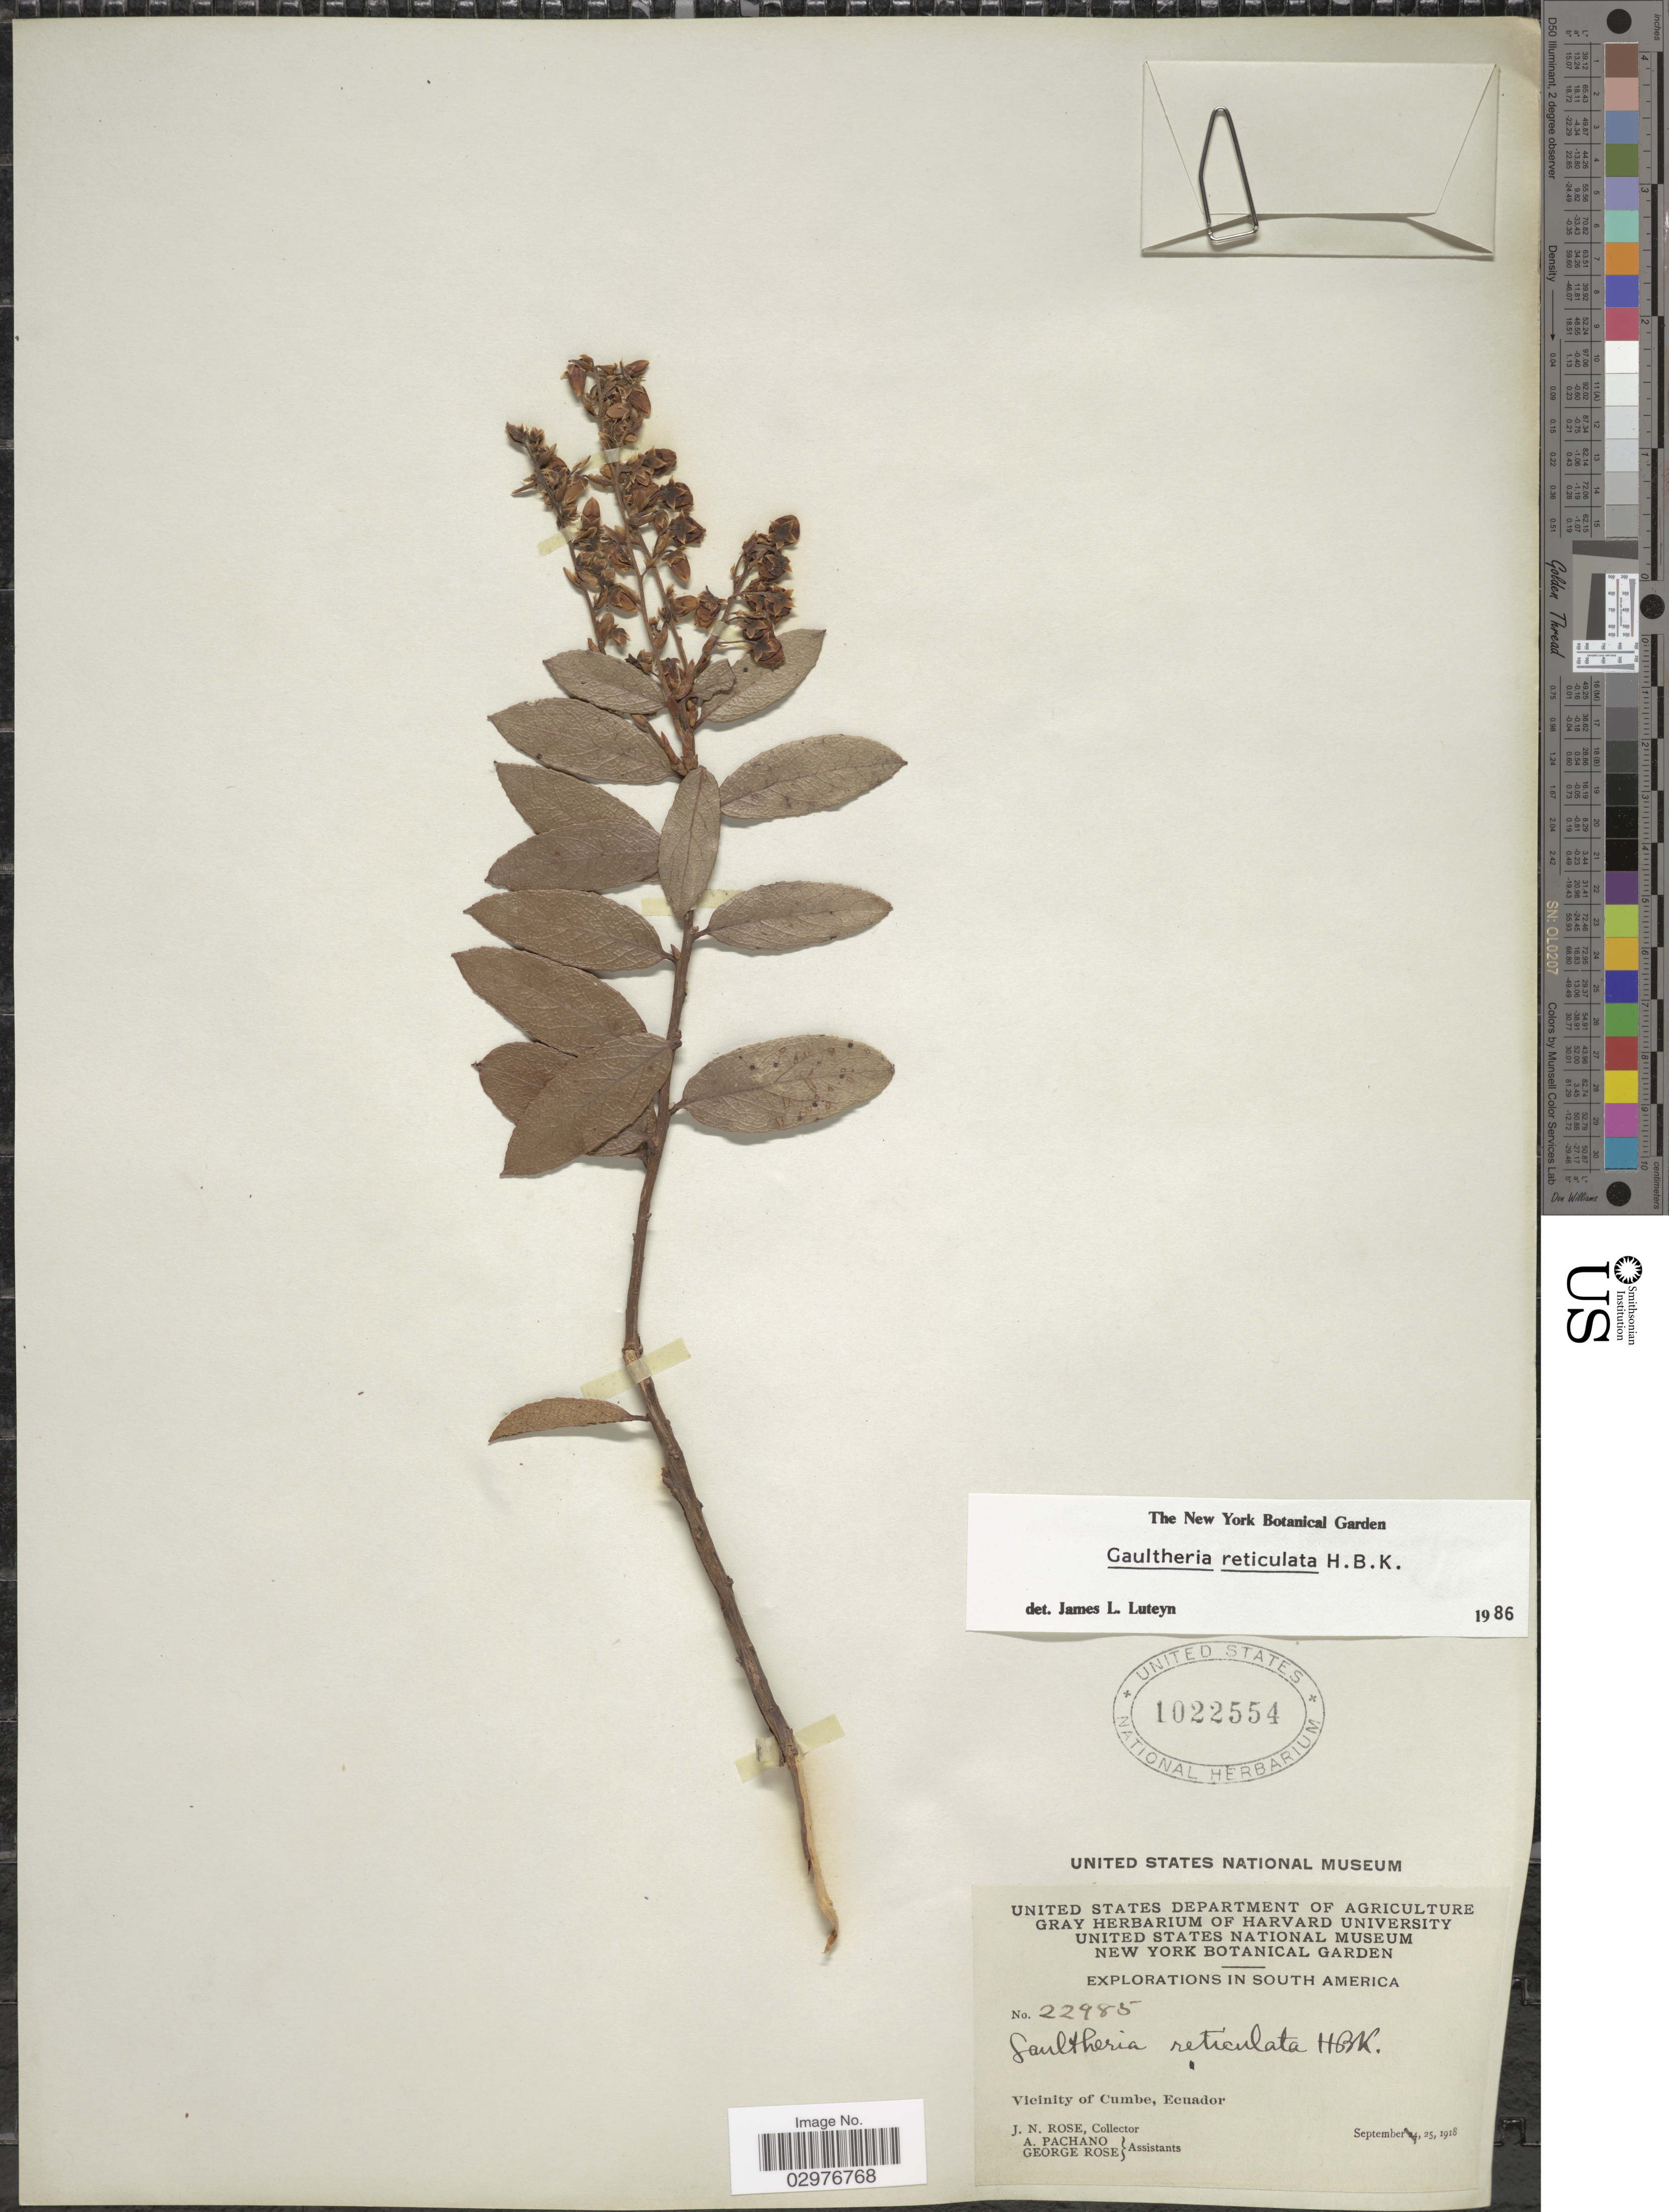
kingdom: Plantae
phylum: Tracheophyta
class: Magnoliopsida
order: Ericales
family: Ericaceae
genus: Gaultheria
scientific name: Gaultheria reticulata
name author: Kunth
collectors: J. N. Rose, A. Pachano & G. Rose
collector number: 22985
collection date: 1918-09-25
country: Ecuador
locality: Vicinity of Cumbre.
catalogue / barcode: US 1022554